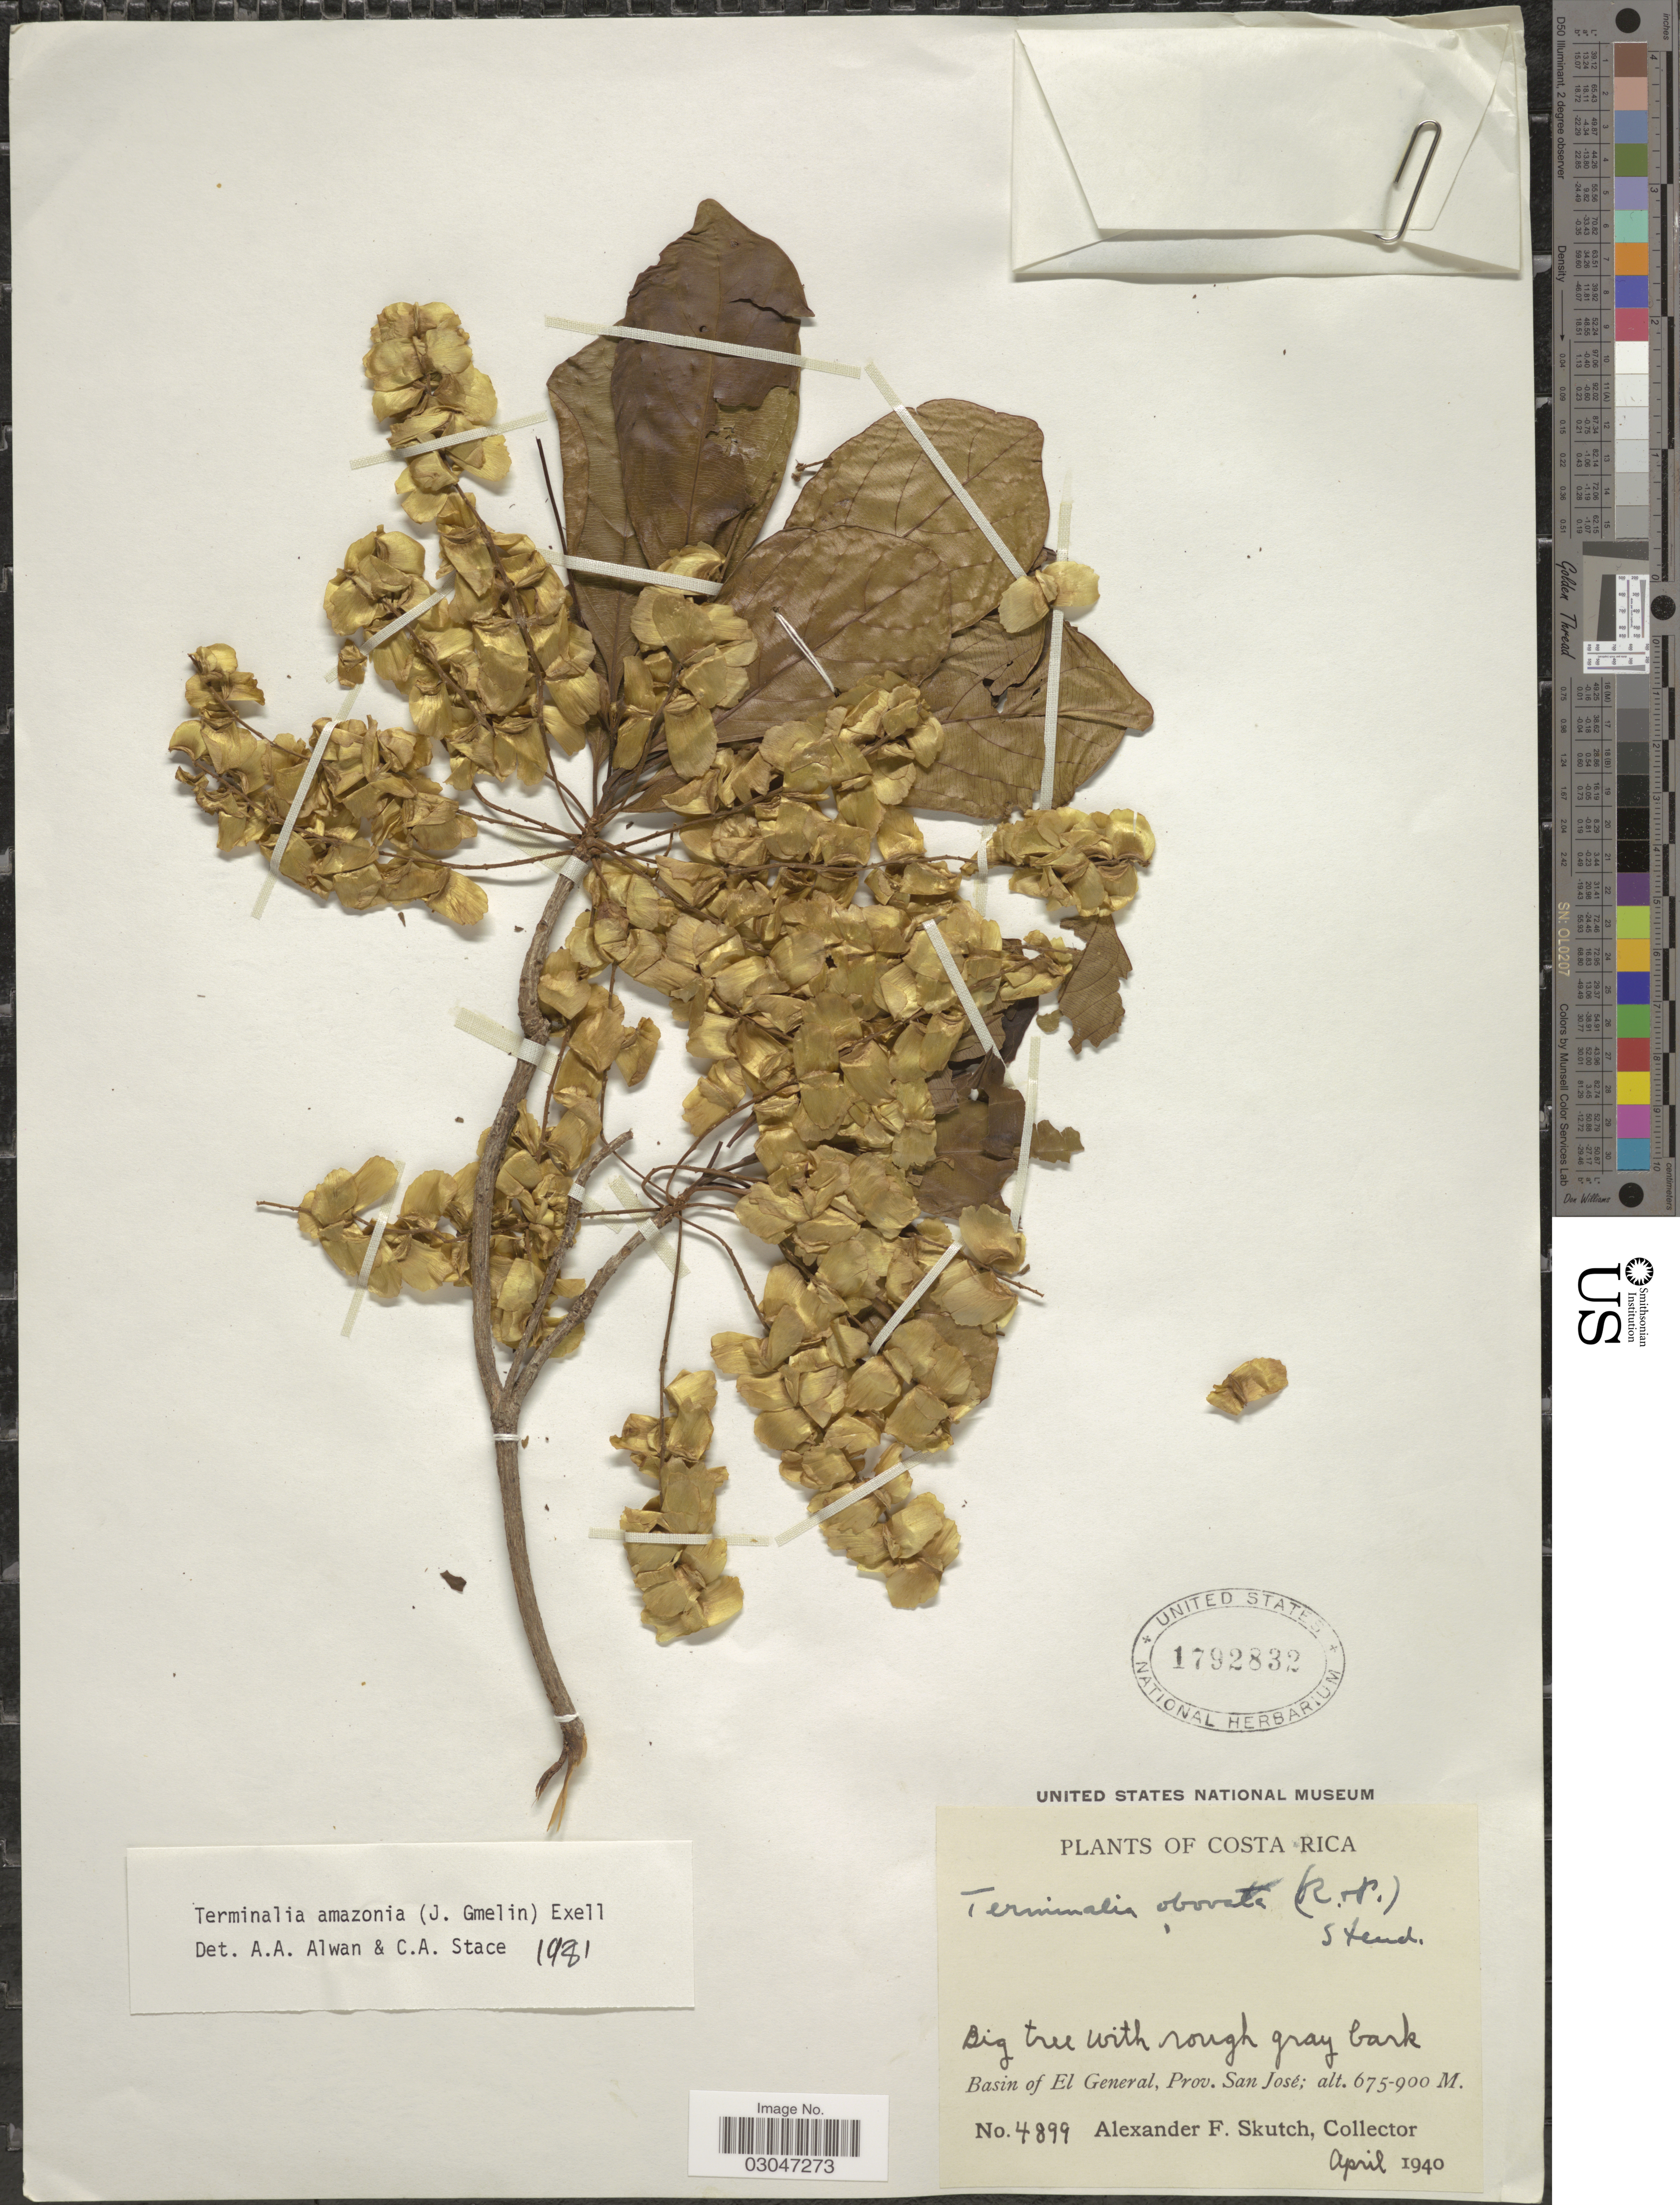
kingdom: Plantae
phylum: Tracheophyta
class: Magnoliopsida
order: Myrtales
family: Combretaceae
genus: Terminalia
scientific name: Terminalia amazonia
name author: (J.F. Gmel.) Exell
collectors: A. F. Skutch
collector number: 4899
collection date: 1940-04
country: Costa Rica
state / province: San José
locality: Basin of El General.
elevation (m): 675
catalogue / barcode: US 1792832